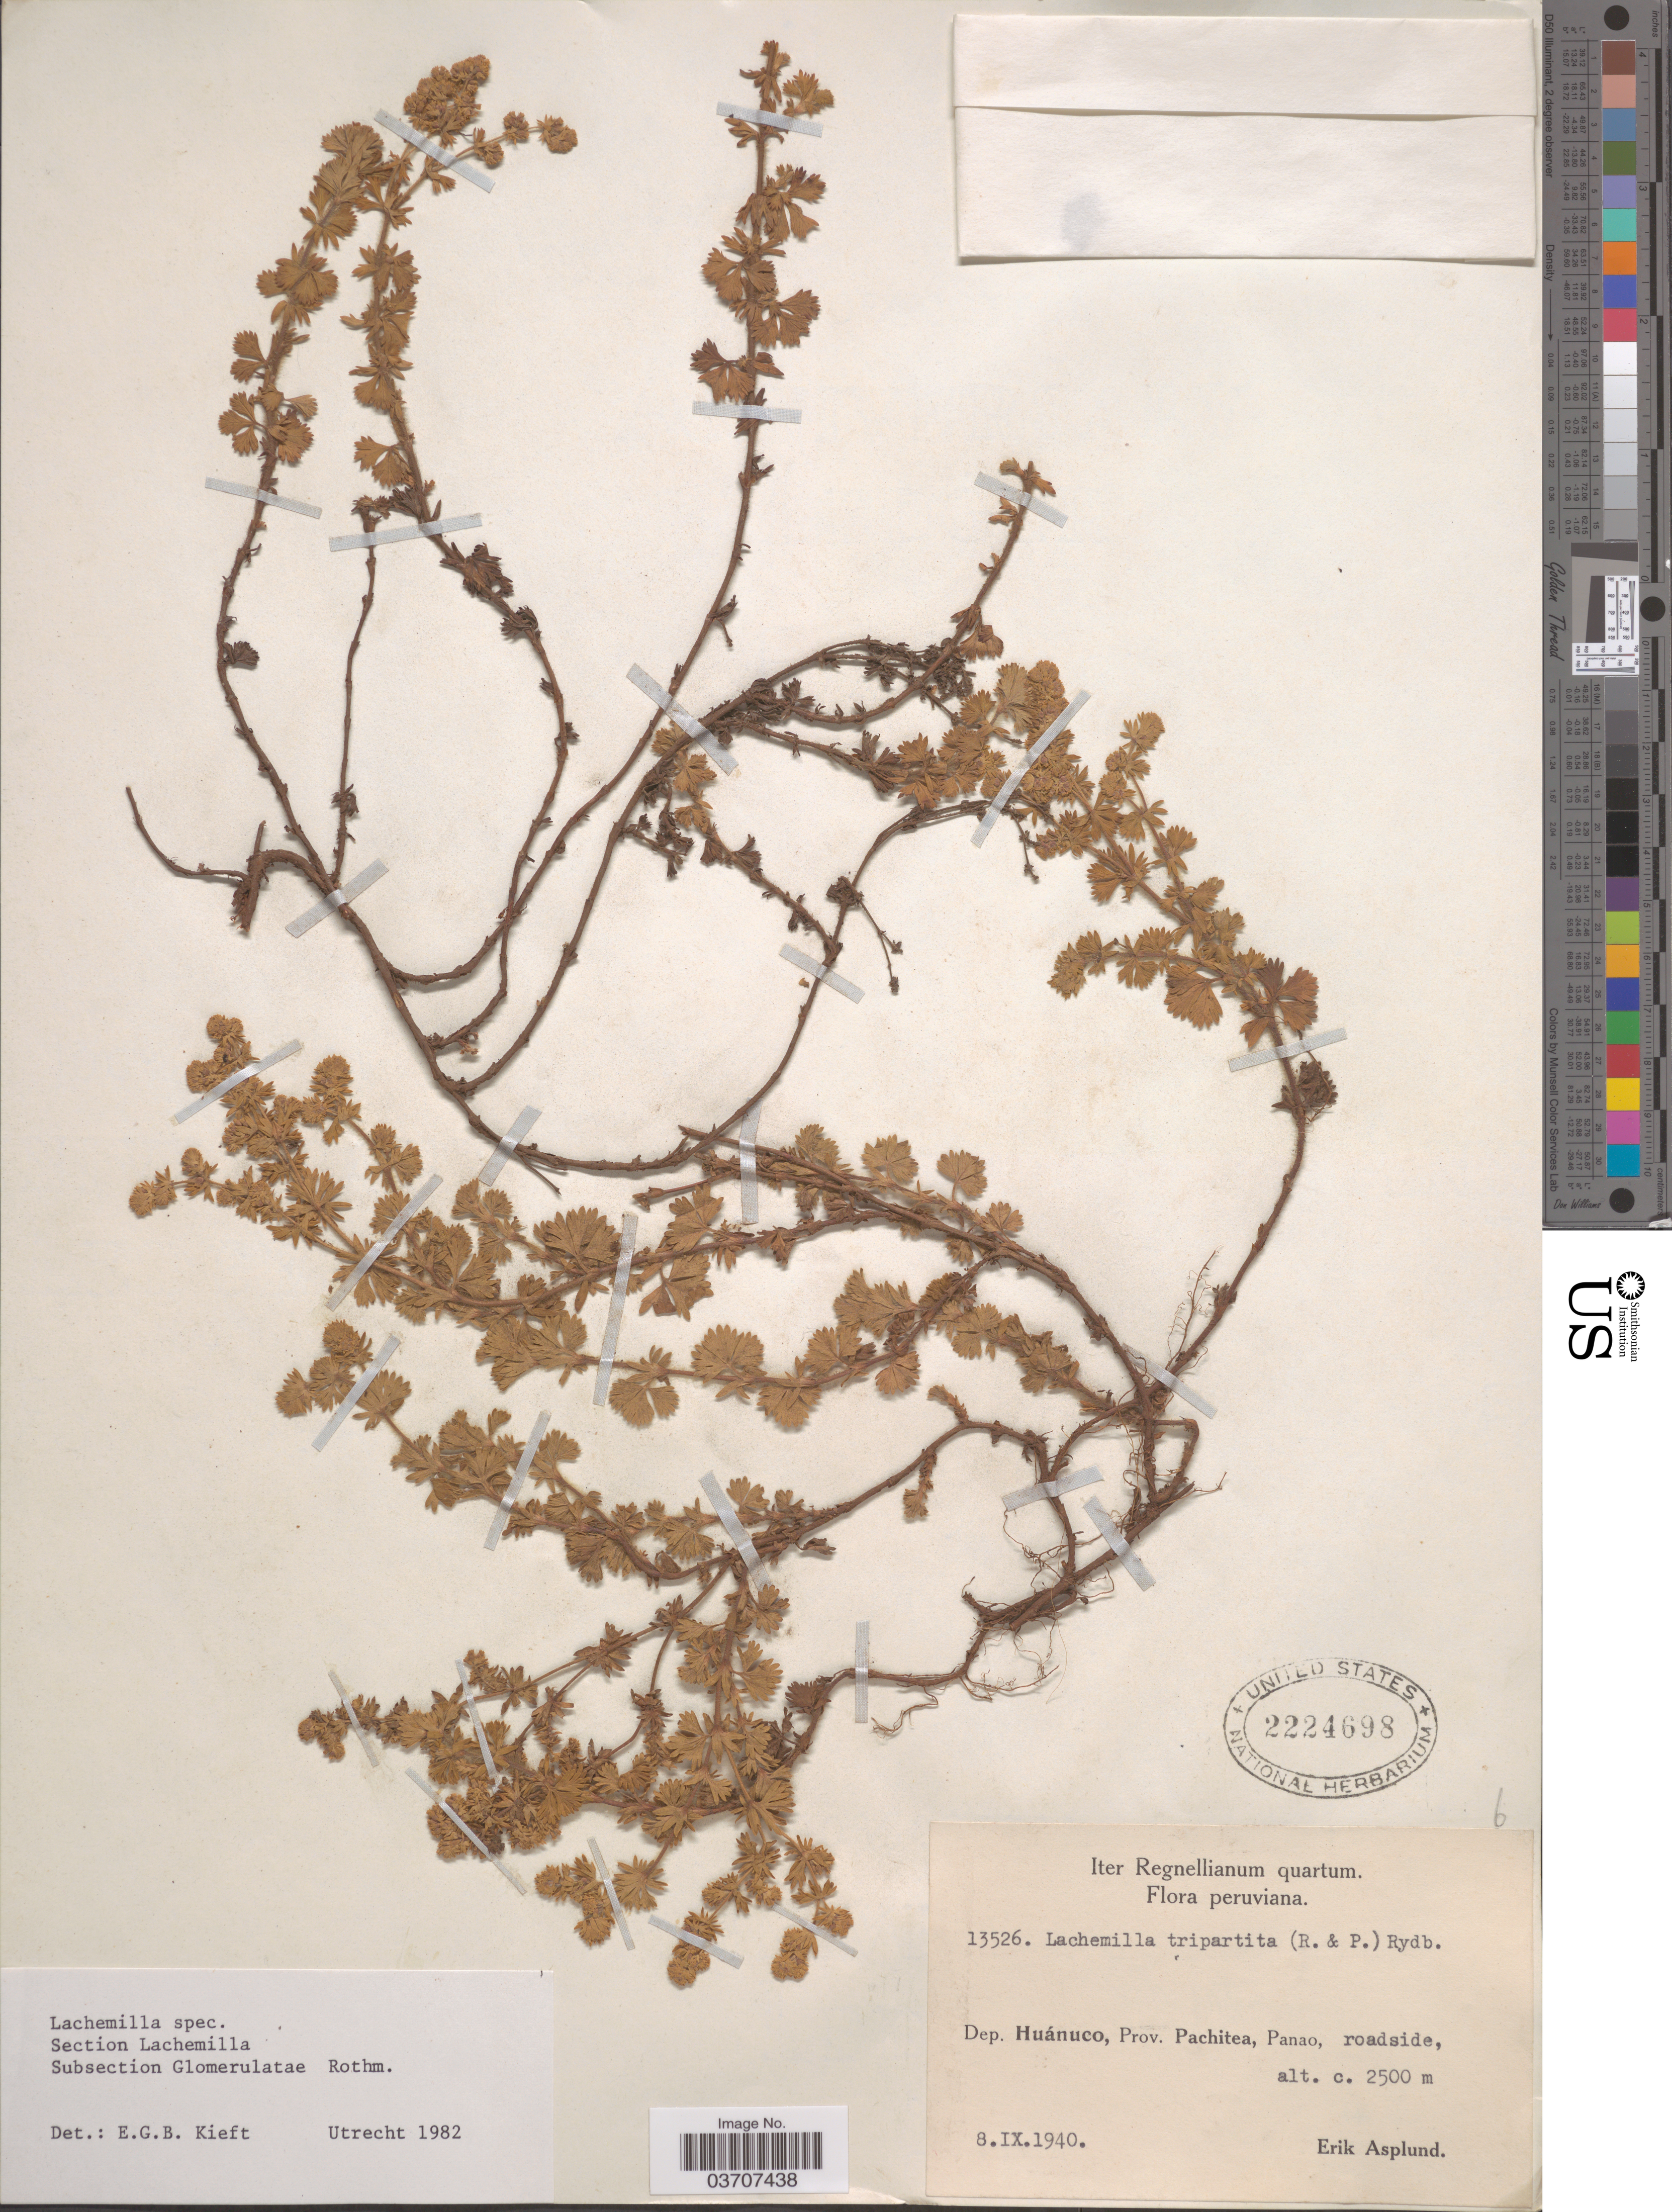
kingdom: Plantae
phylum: Tracheophyta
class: Magnoliopsida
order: Rosales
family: Rosaceae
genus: Lachemilla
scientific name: Lachemilla sp.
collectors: E. Asplund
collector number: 13526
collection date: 1940-09-08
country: Peru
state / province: Huánuco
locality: Dep. Huánuco, Prov. Pachitea, Panao.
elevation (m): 2500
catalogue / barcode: US 2224698